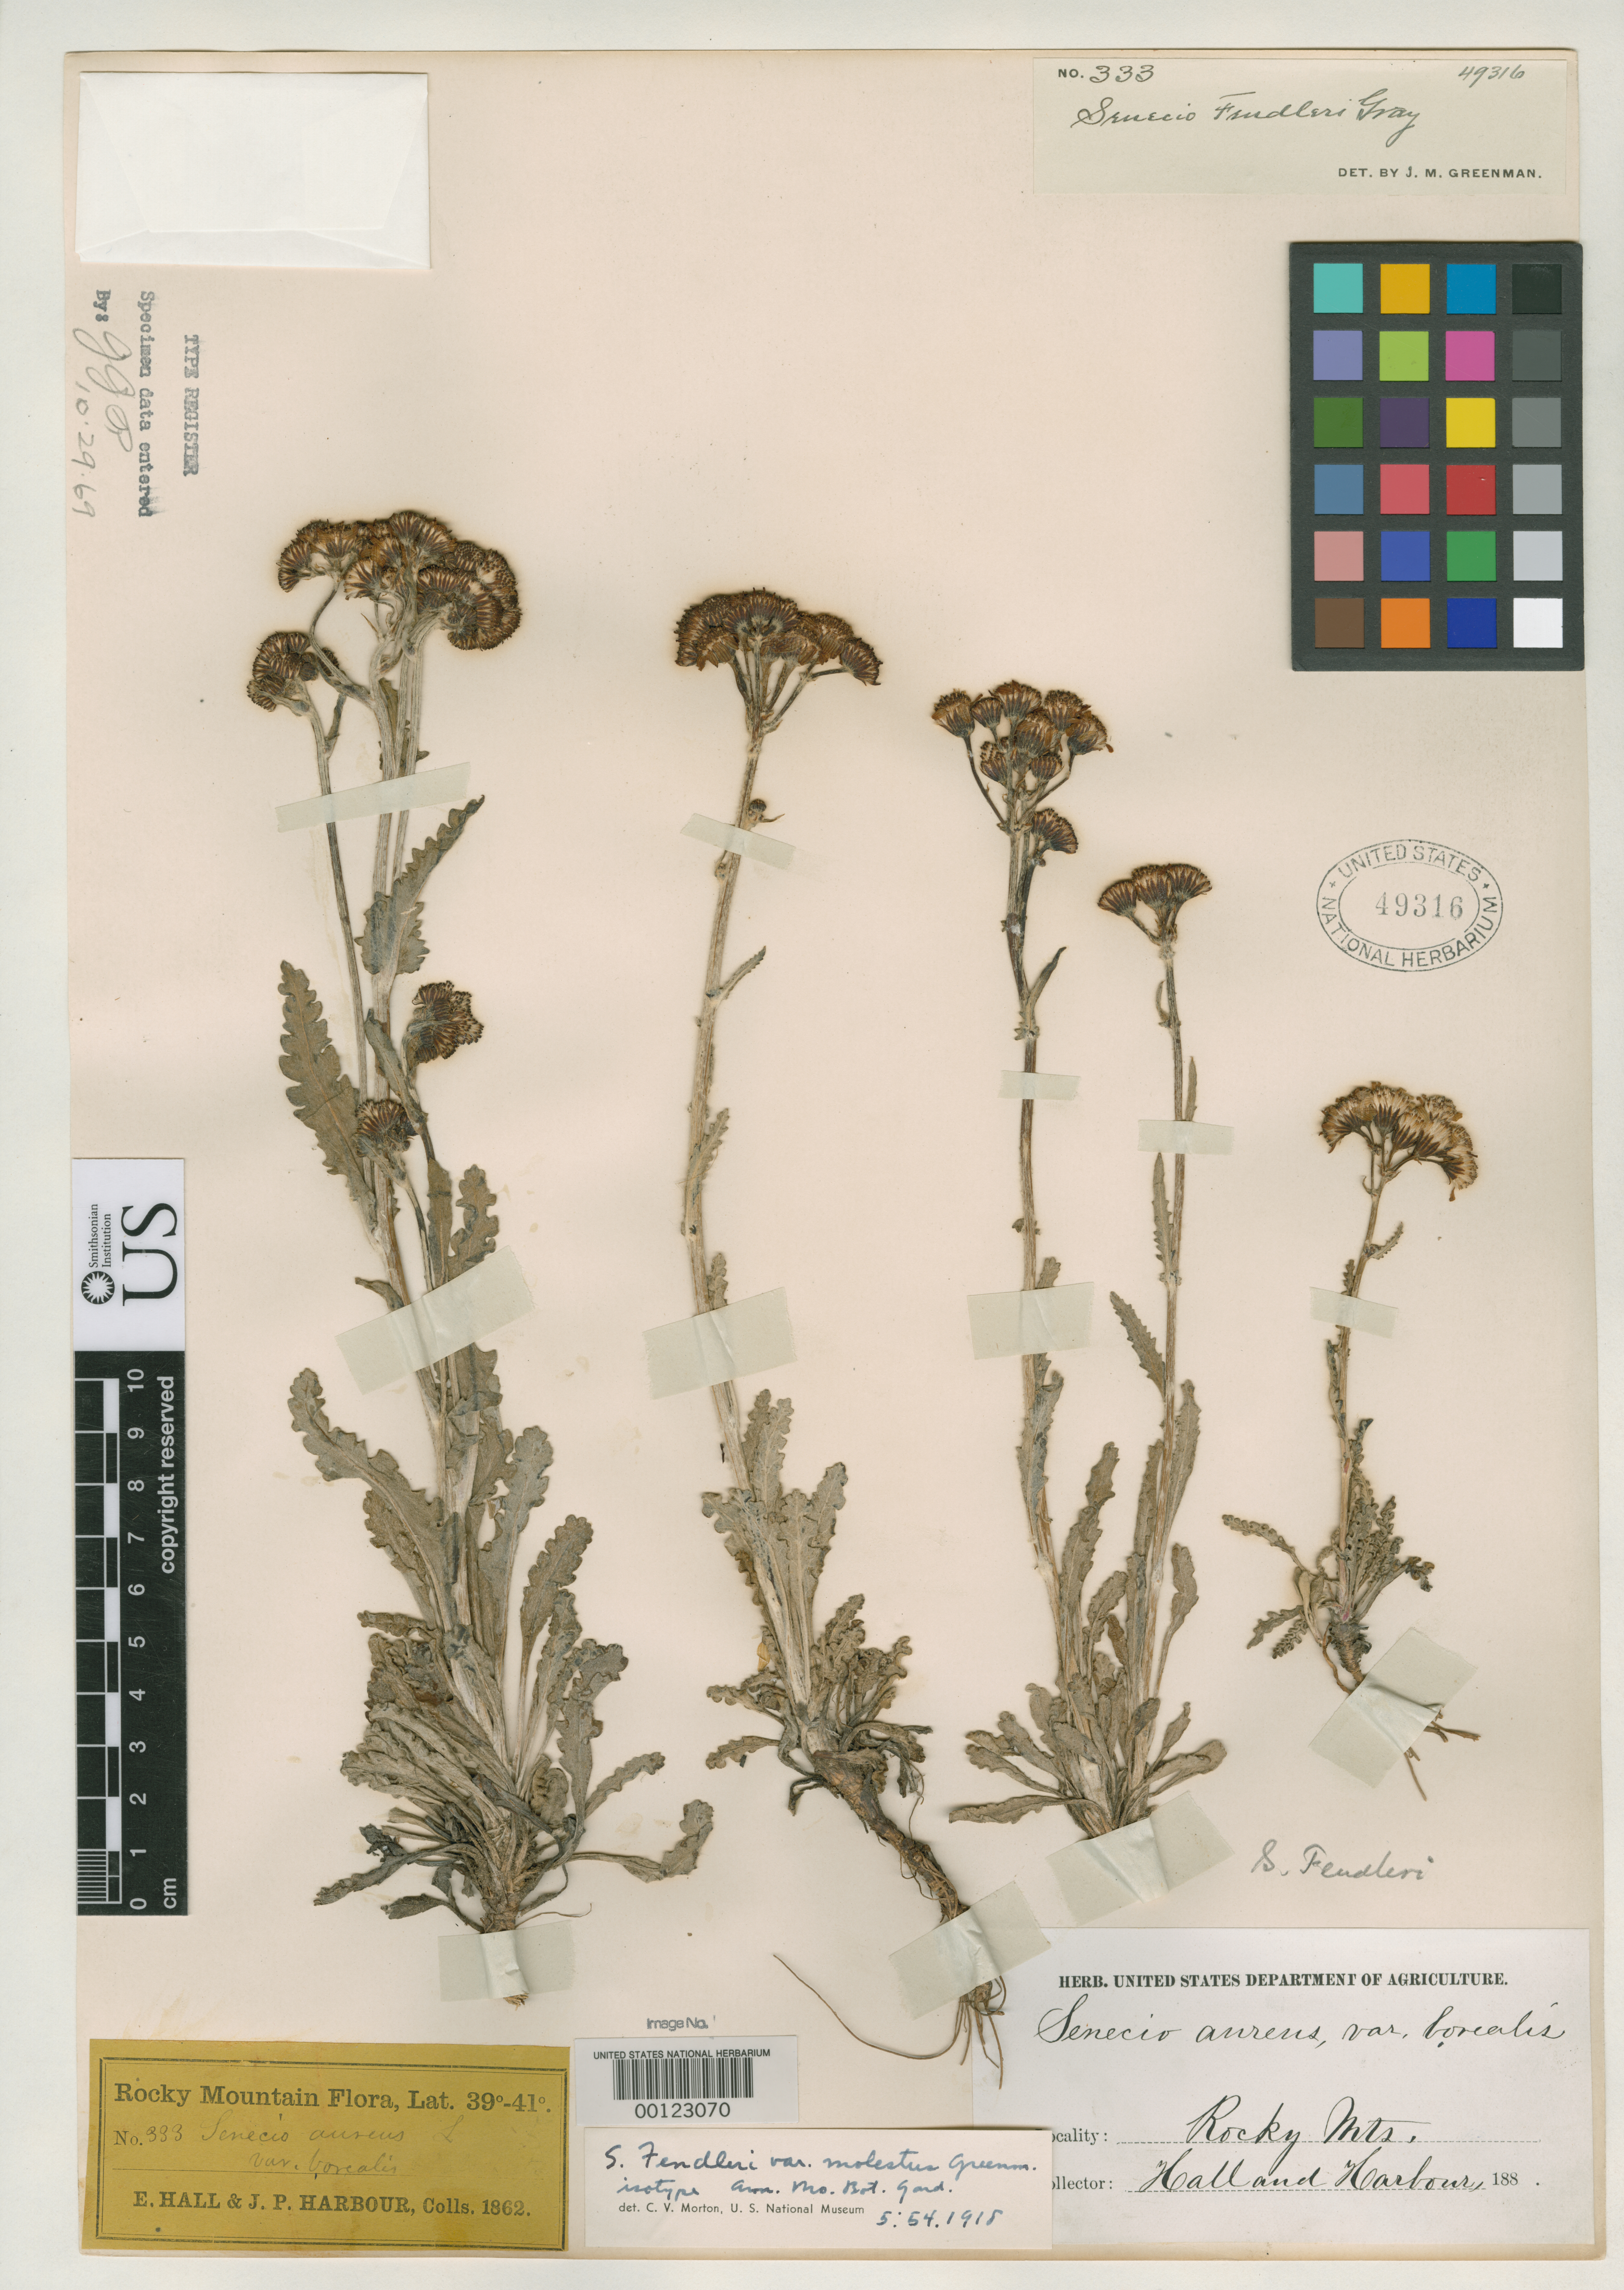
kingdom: Plantae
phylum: Tracheophyta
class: Magnoliopsida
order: Asterales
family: Asteraceae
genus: Senecio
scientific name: Senecio fendleri var. modestus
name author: Greenm.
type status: Isotype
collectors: E. Hall & J. Harbour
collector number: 333 in part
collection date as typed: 1862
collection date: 1862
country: United States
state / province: Colorado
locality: Rocky Mtns.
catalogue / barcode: US 49316